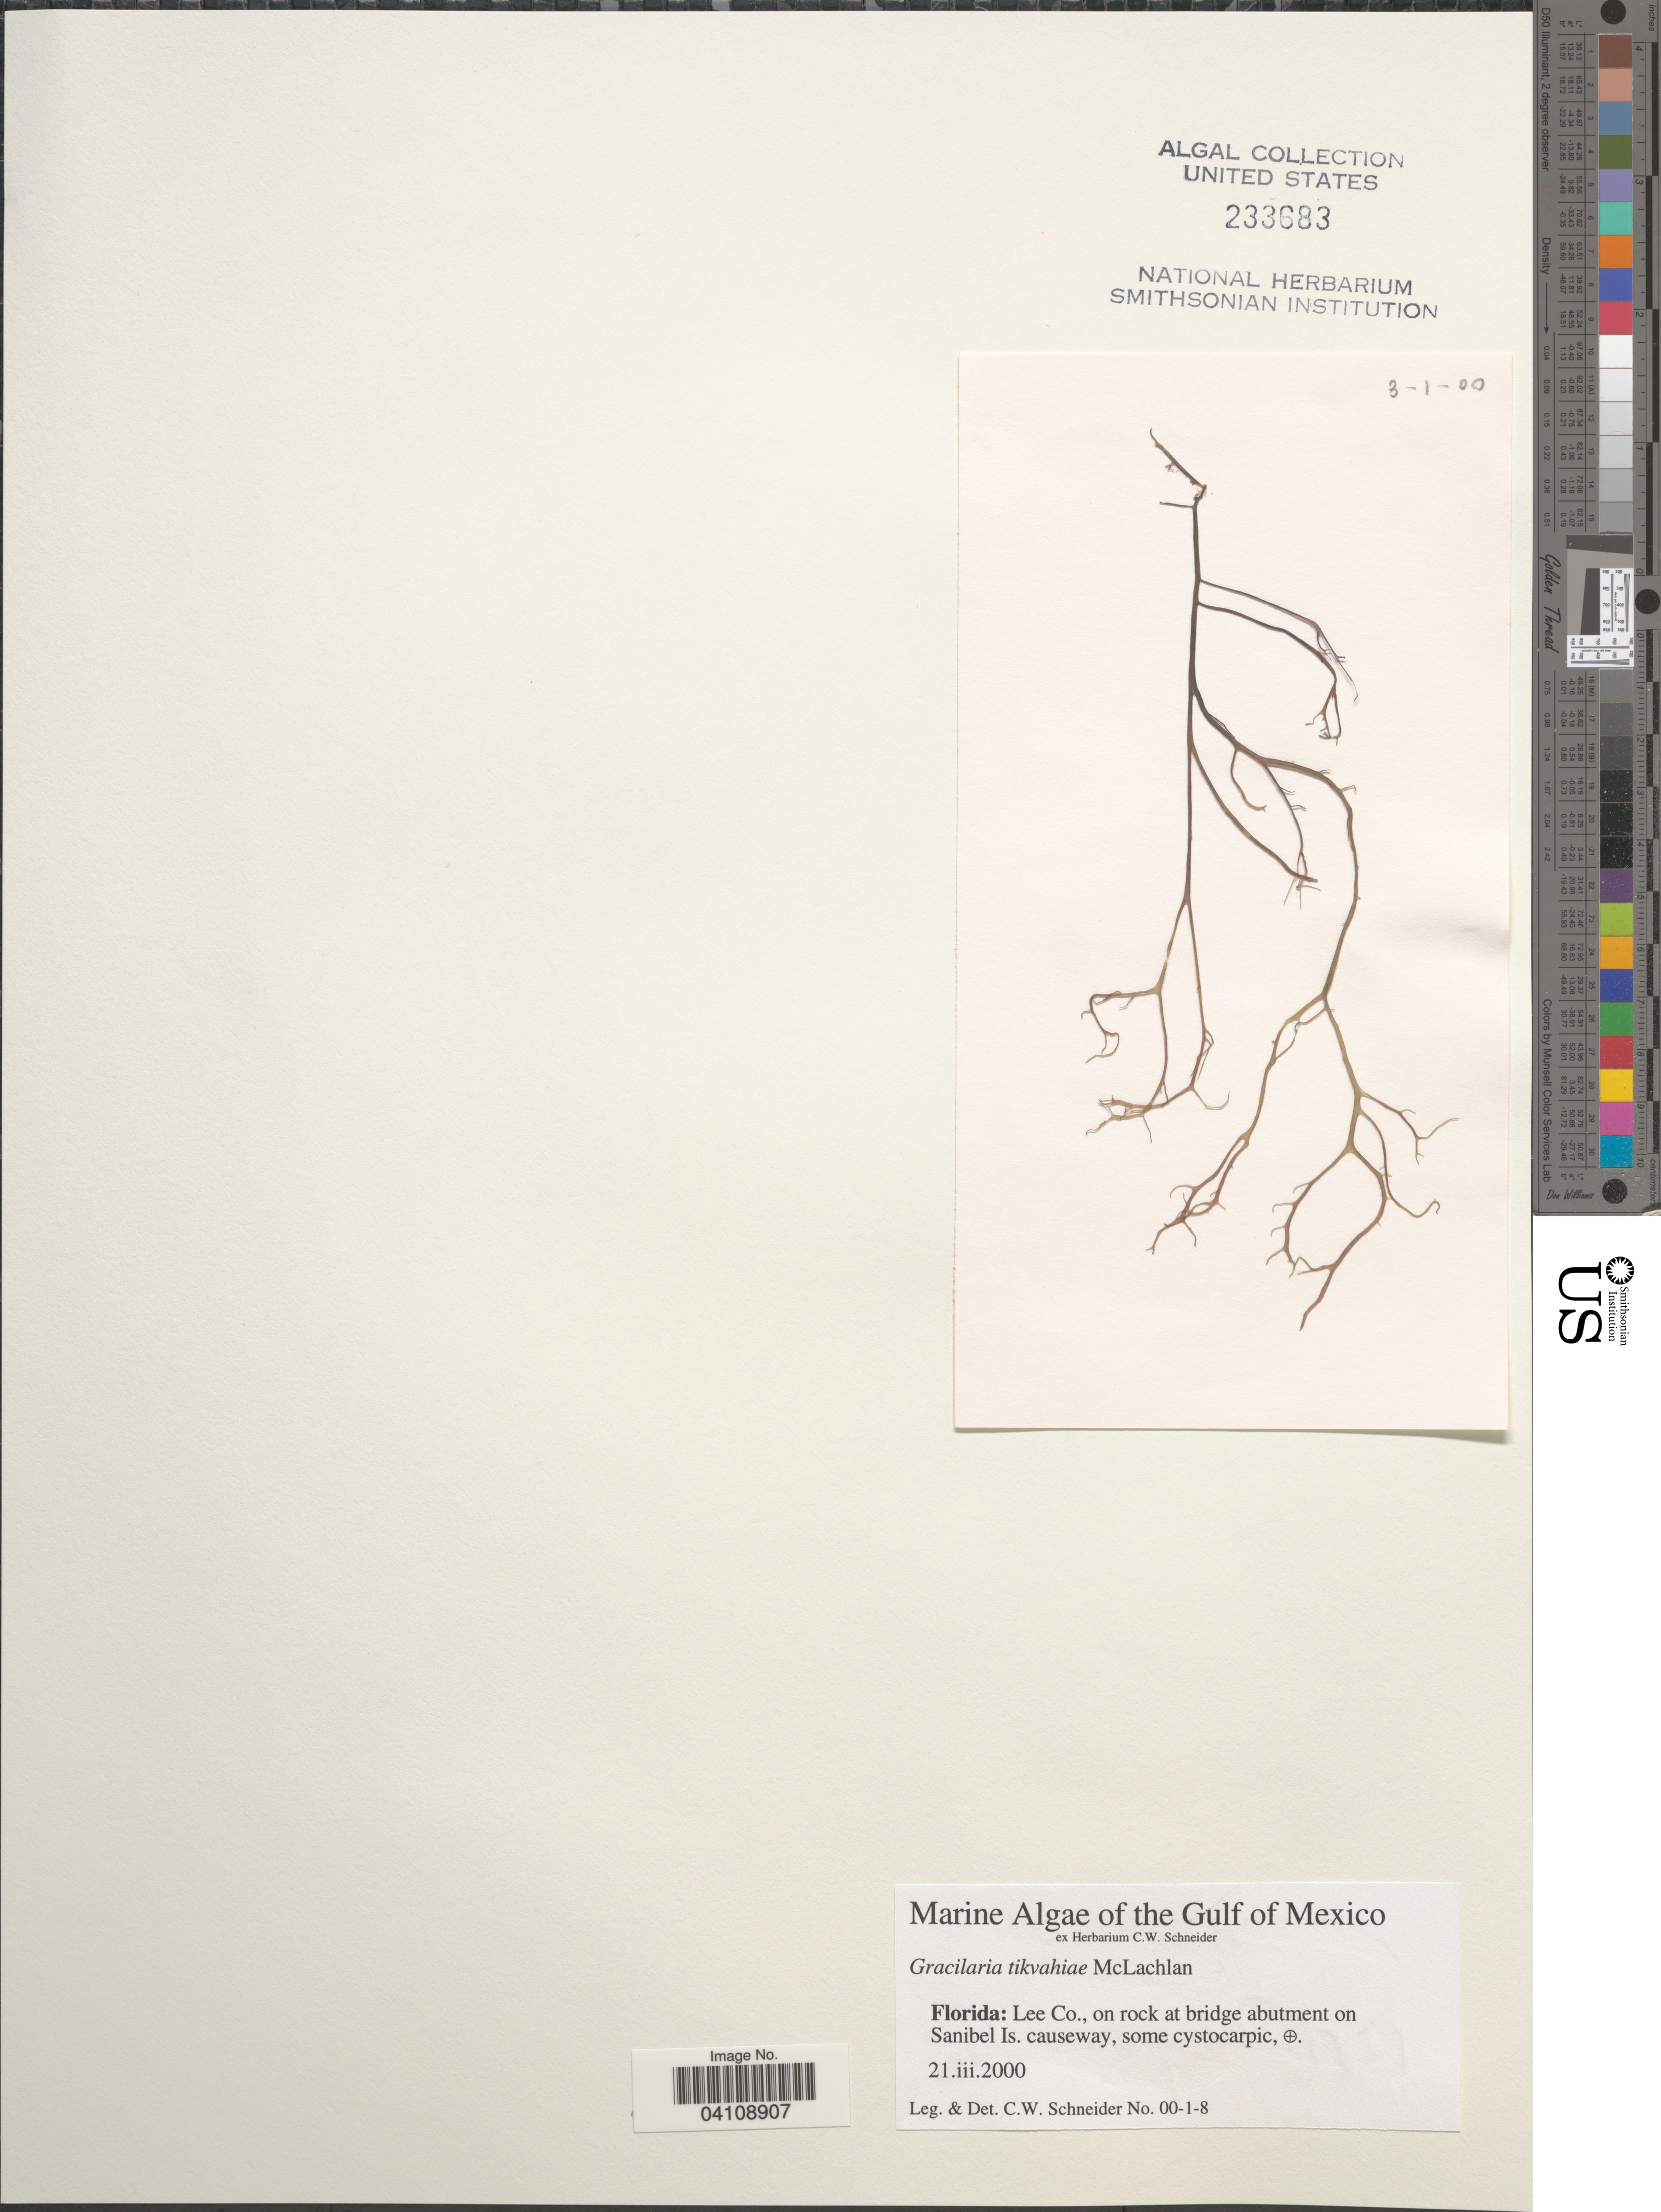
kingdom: Plantae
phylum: Rhodophyta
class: Florideophyceae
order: Gracilariales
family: Gracilariaceae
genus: Gracilaria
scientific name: Gracilaria tikvahiae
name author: McLachlan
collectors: C. W.Schneider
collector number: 00-1-8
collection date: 2000-03-21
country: United States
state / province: Florida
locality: The Gulf of Mexico. Lee Co., on rock at bridge abutment on Sanibel Is. causeway.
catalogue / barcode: US 233683